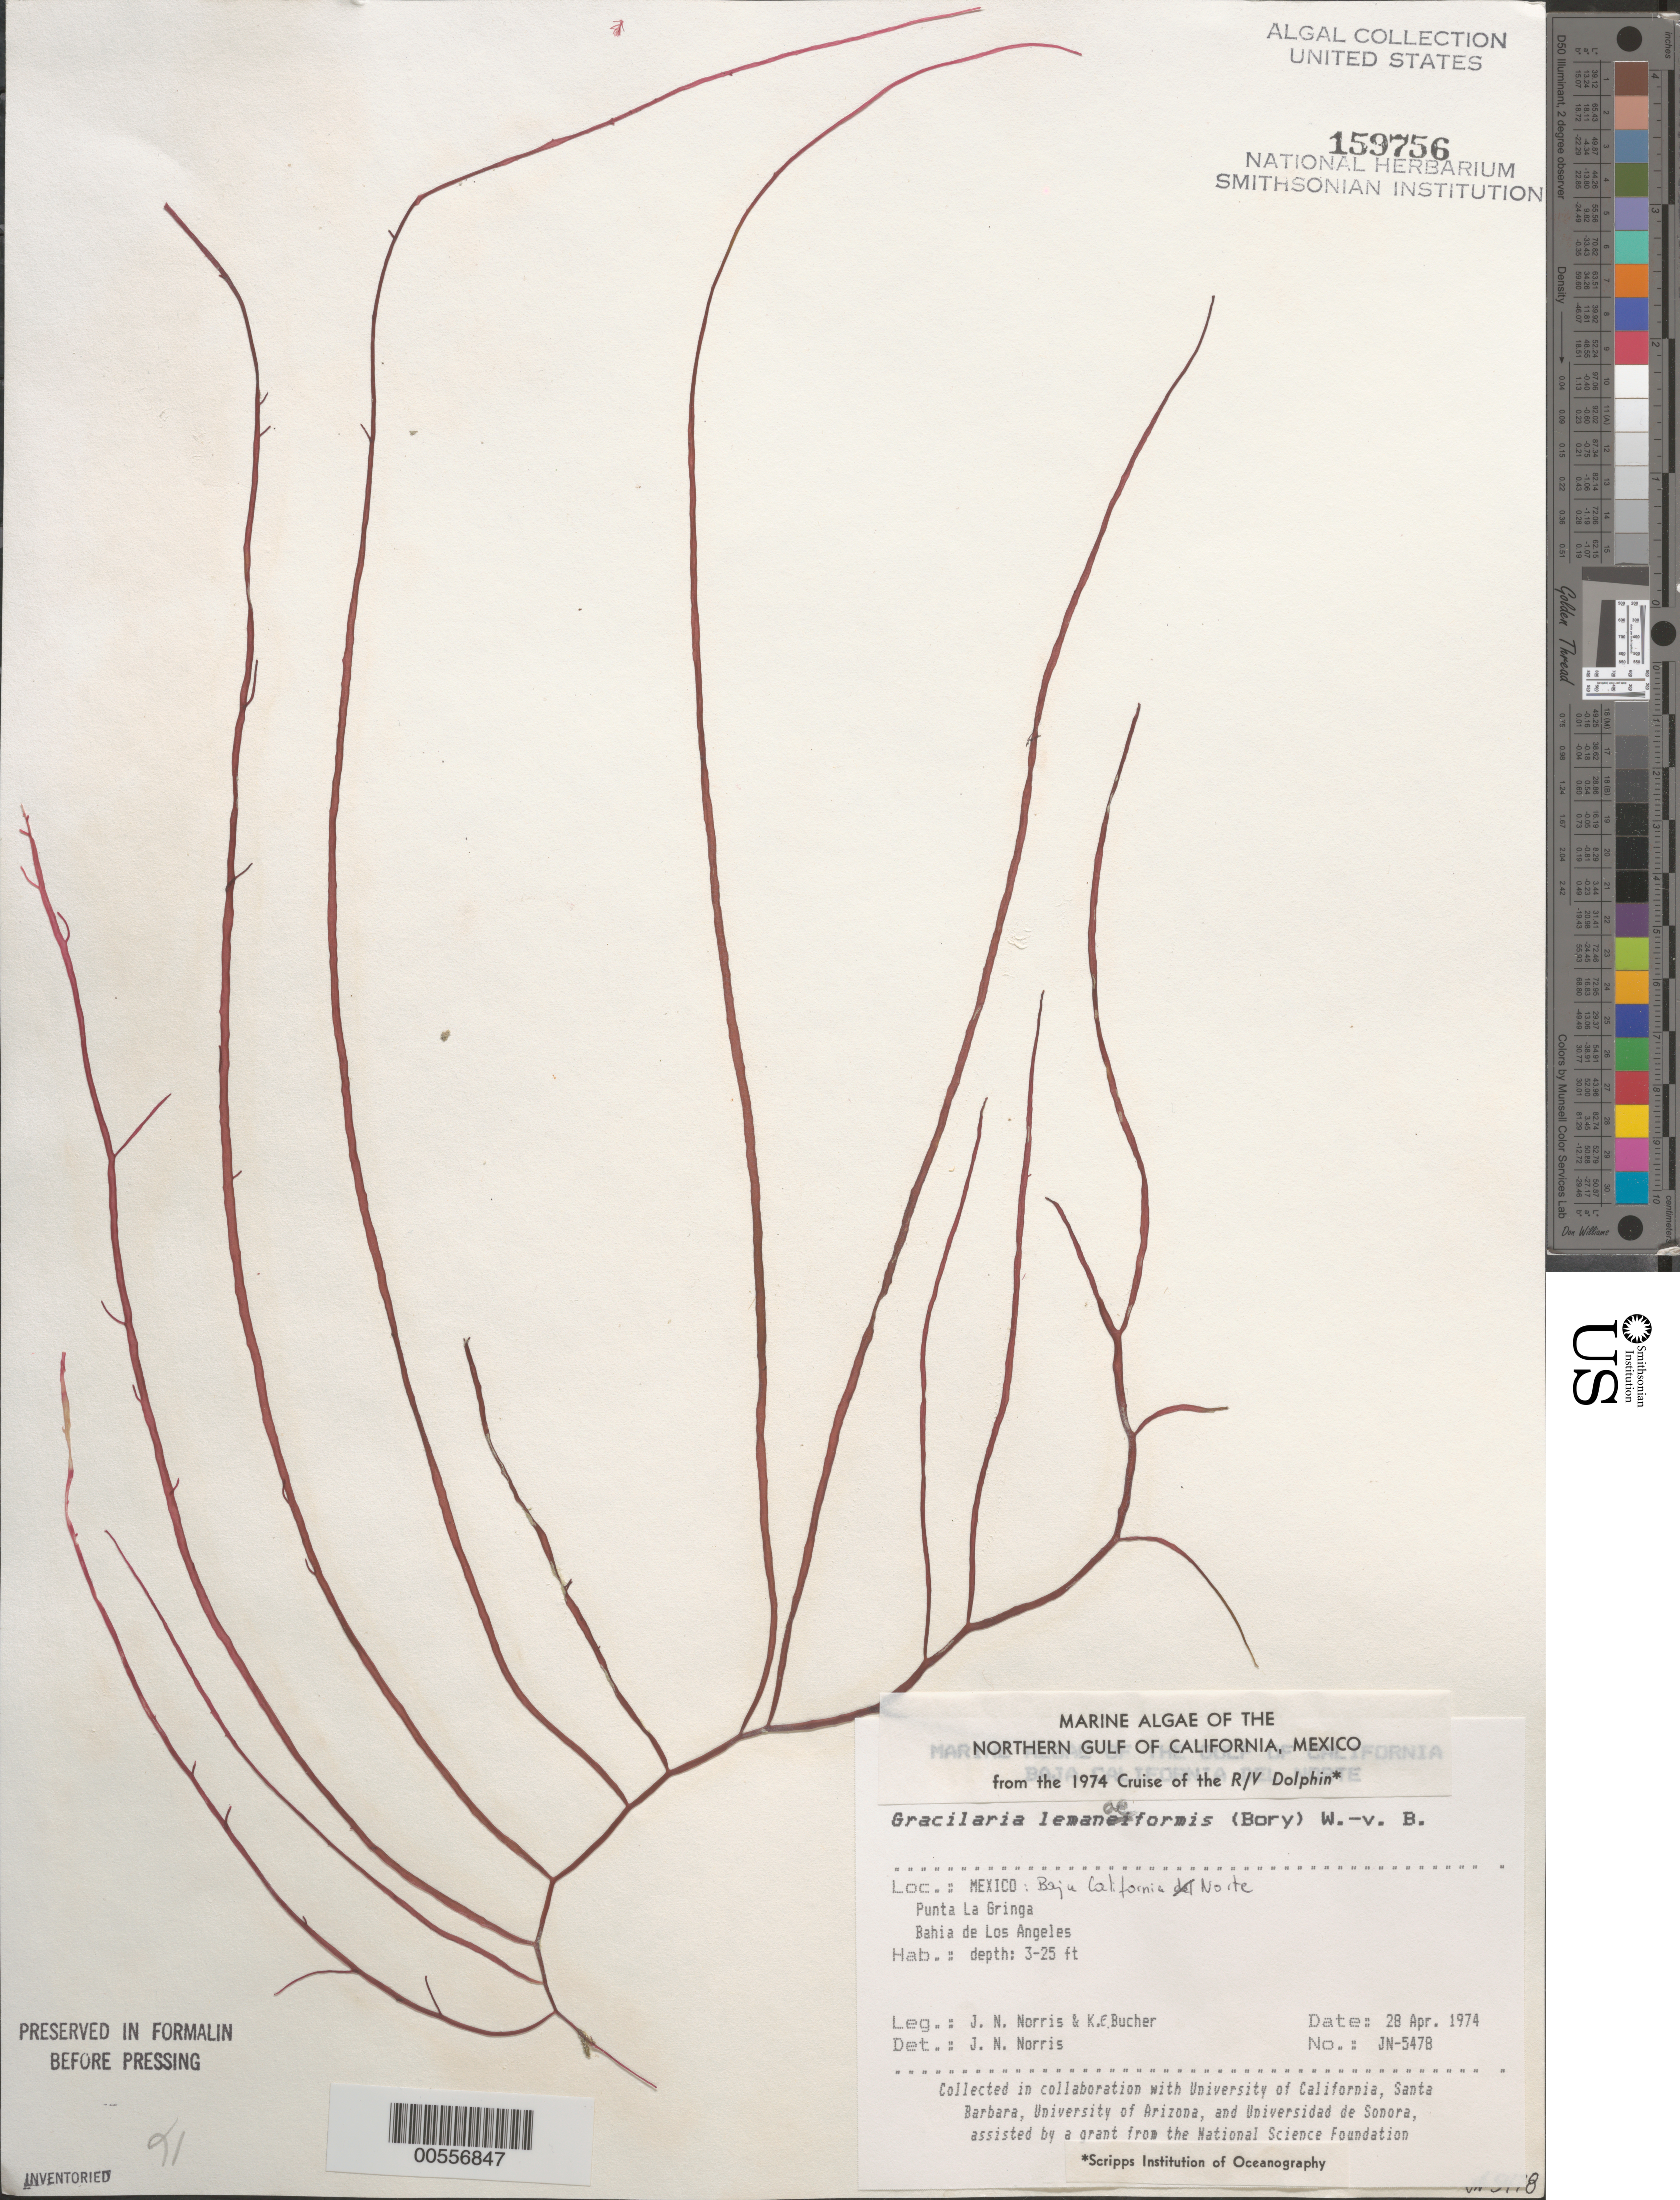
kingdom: Plantae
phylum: Rhodophyta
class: Florideophyceae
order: Gracilariales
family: Gracilariaceae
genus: Gracilariopsis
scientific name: Gracilariopsis lemaneiformis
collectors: J. N. Norris & K. E. Bucher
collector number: JN-5478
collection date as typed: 28 Apr 1974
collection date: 1974-04-28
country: Mexico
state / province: Baja California Norte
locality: Punta La Gringa, Bahia de los Angeles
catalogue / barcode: US 159756